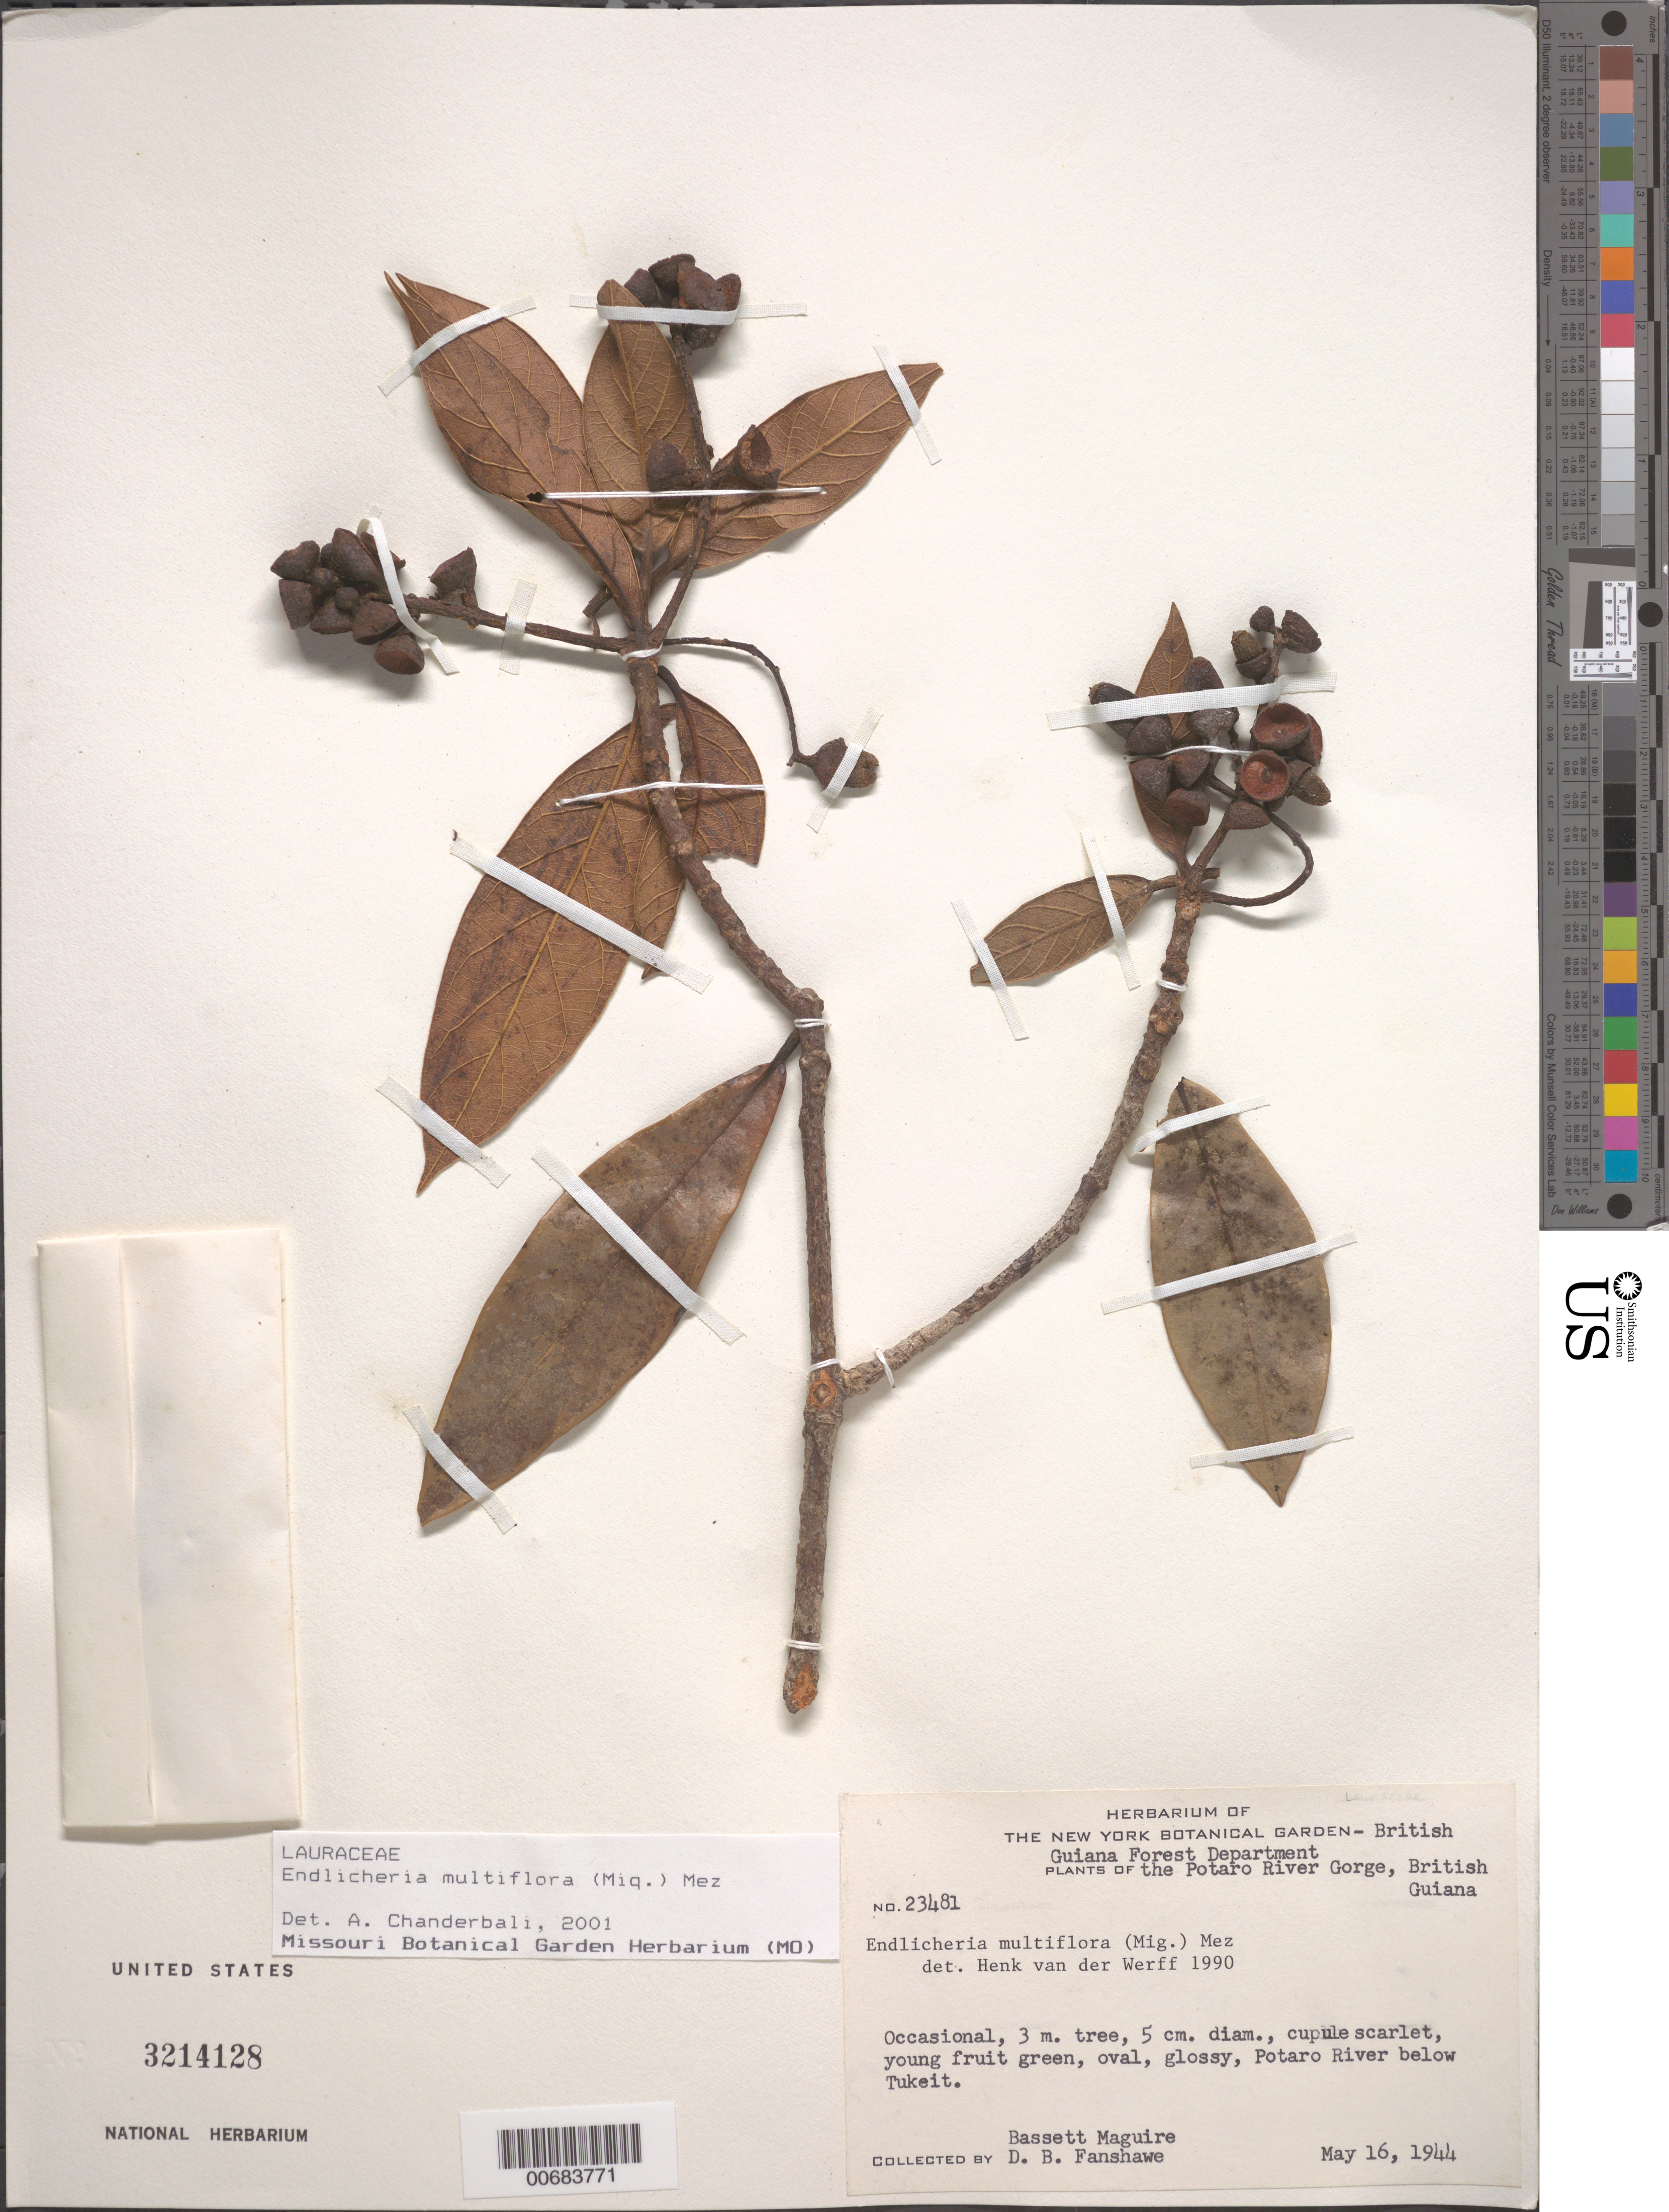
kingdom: Plantae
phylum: Tracheophyta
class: Magnoliopsida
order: Laurales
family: Lauraceae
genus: Endlicheria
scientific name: Endlicheria mulitflora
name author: (Micx.) Mez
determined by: Chanderbali, Andre Shashi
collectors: B. Maguire & D. B. Fanshawe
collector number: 23481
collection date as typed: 16-May-44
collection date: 1944-05-16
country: Guyana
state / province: Potaro-Siparuni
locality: Potaro River Gorge, below Tukeit, base of Kaieteur escarpment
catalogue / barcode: US 3214128